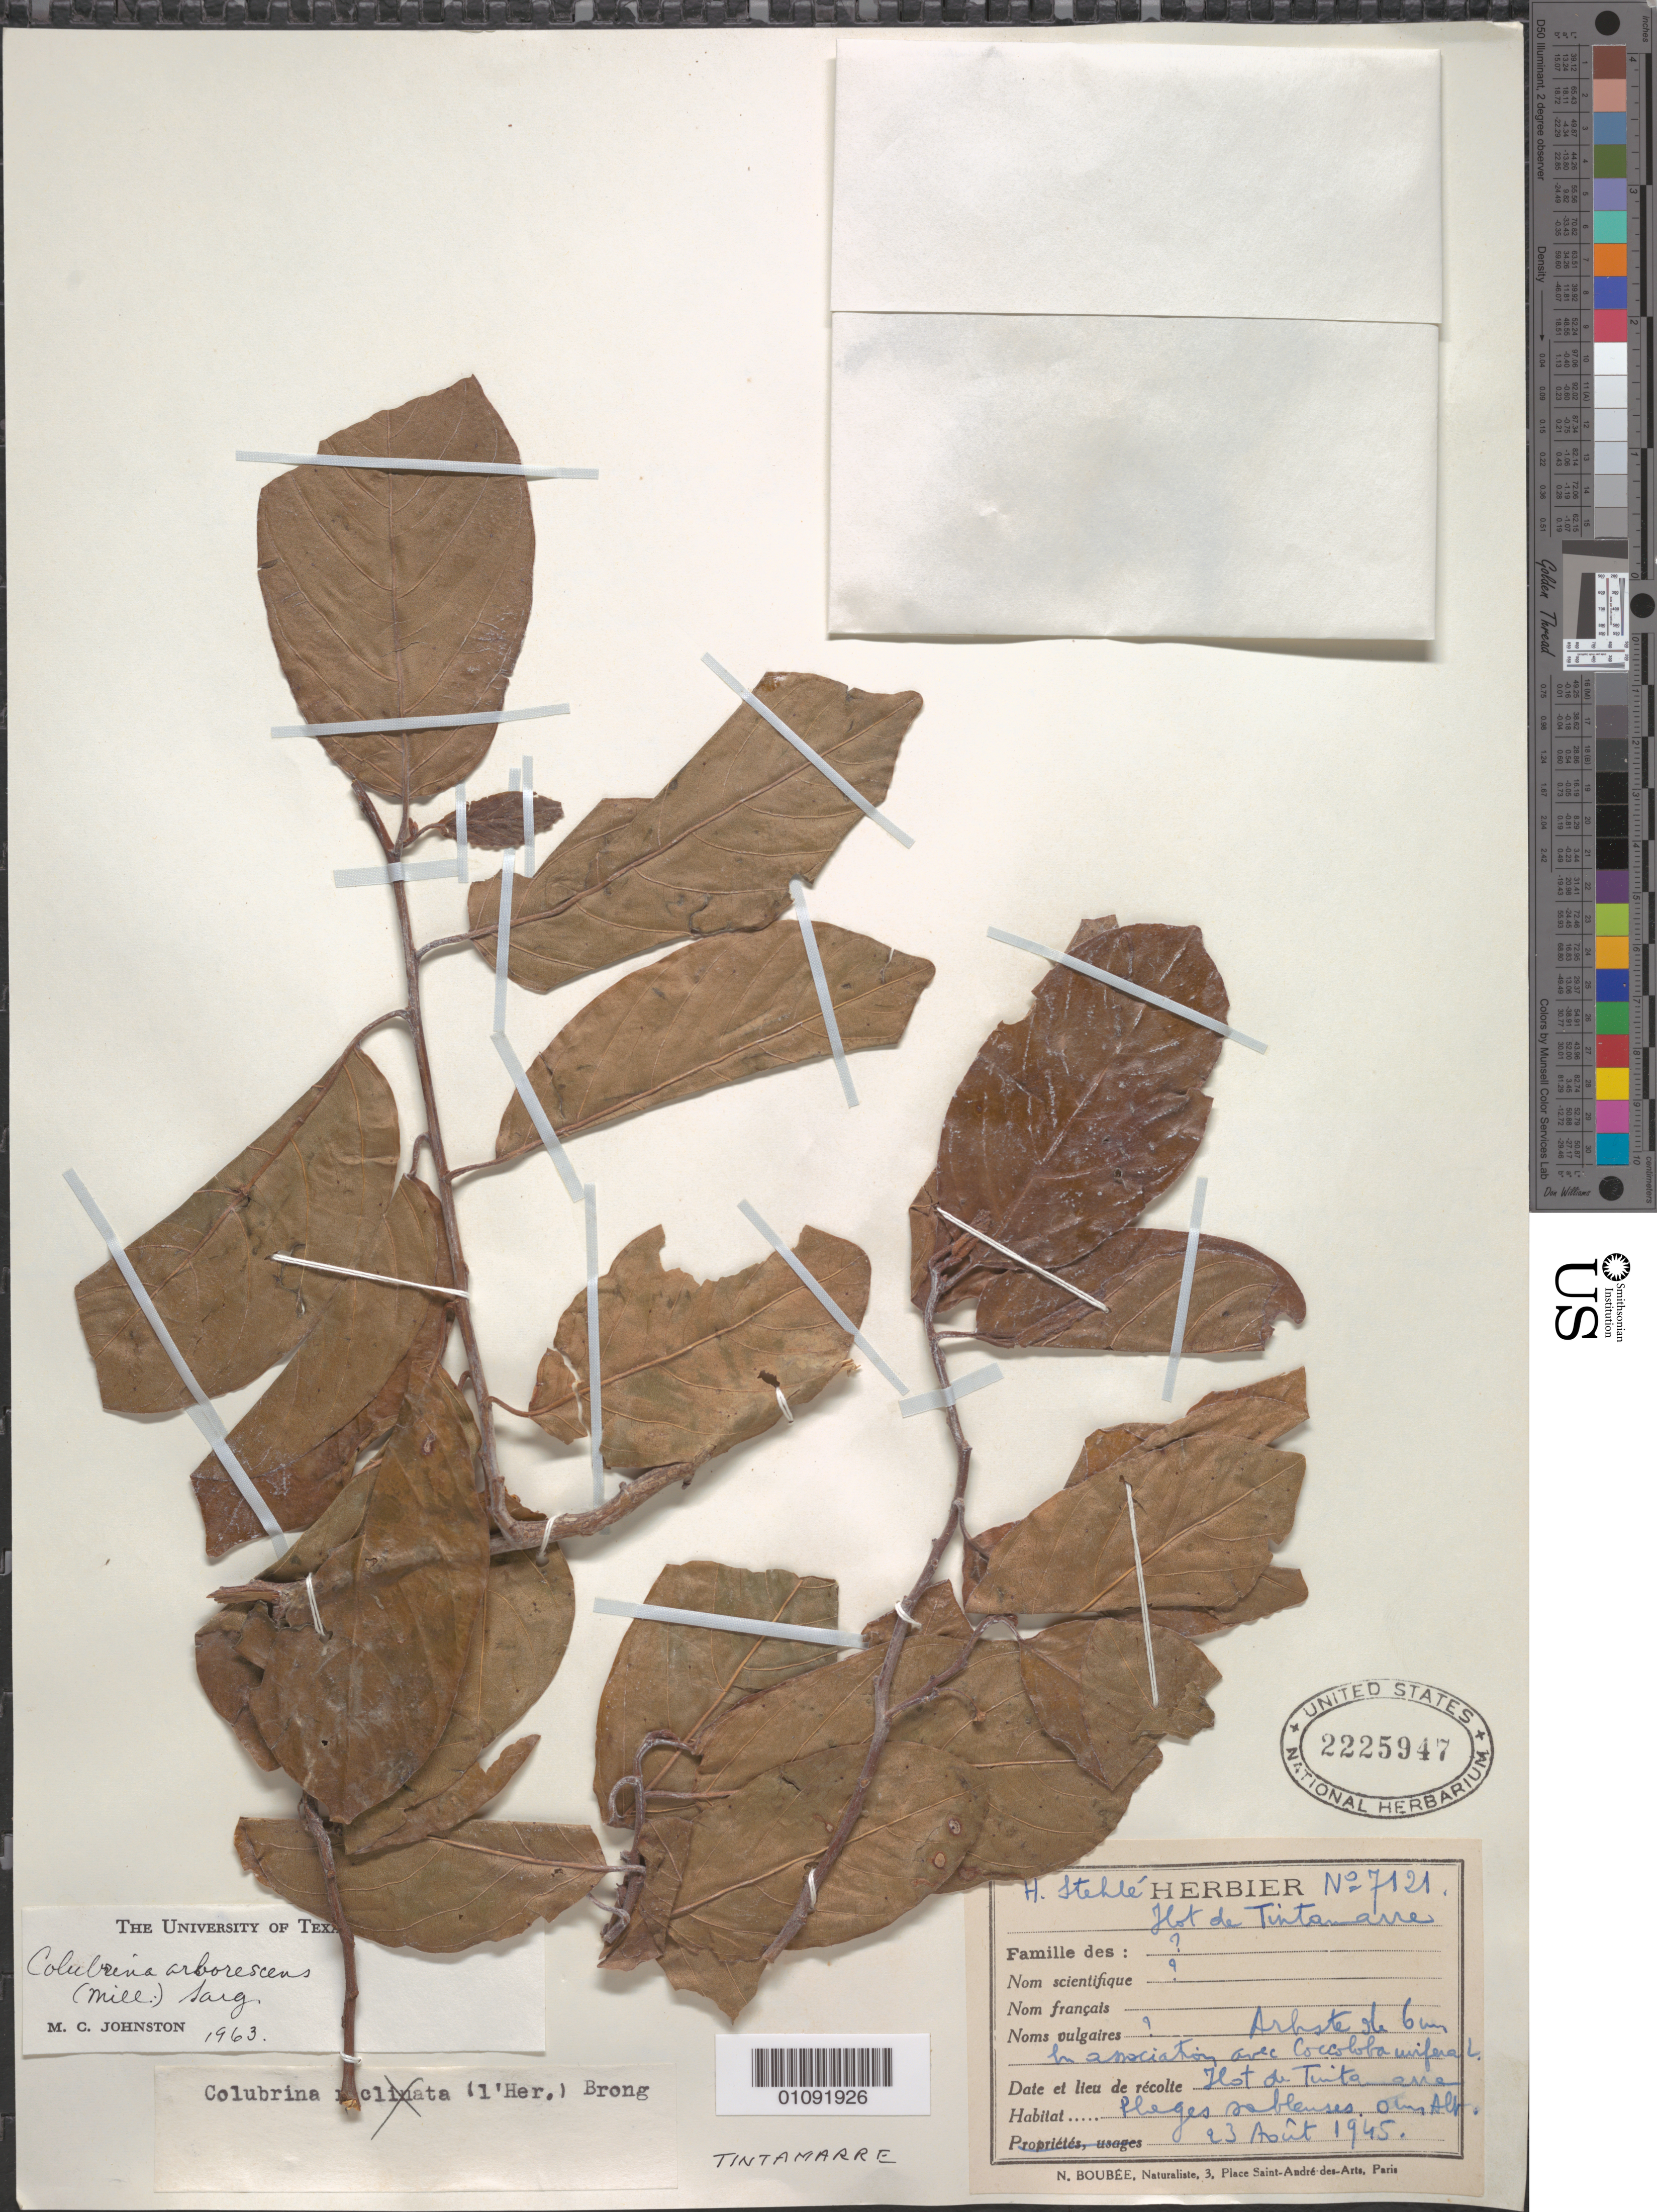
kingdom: Plantae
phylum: Tracheophyta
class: Magnoliopsida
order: Rosales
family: Rhamnaceae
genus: Colubrina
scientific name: Colubrina arborescens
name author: (Mill.) Sarg.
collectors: H. Stehlé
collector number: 7121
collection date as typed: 23 Aug 1945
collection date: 1945-08-23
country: Sint Maartin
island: Tintamarre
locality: (hard to read) Hot de Tintamarre. Pheges sableuses.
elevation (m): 0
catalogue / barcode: US 2225947